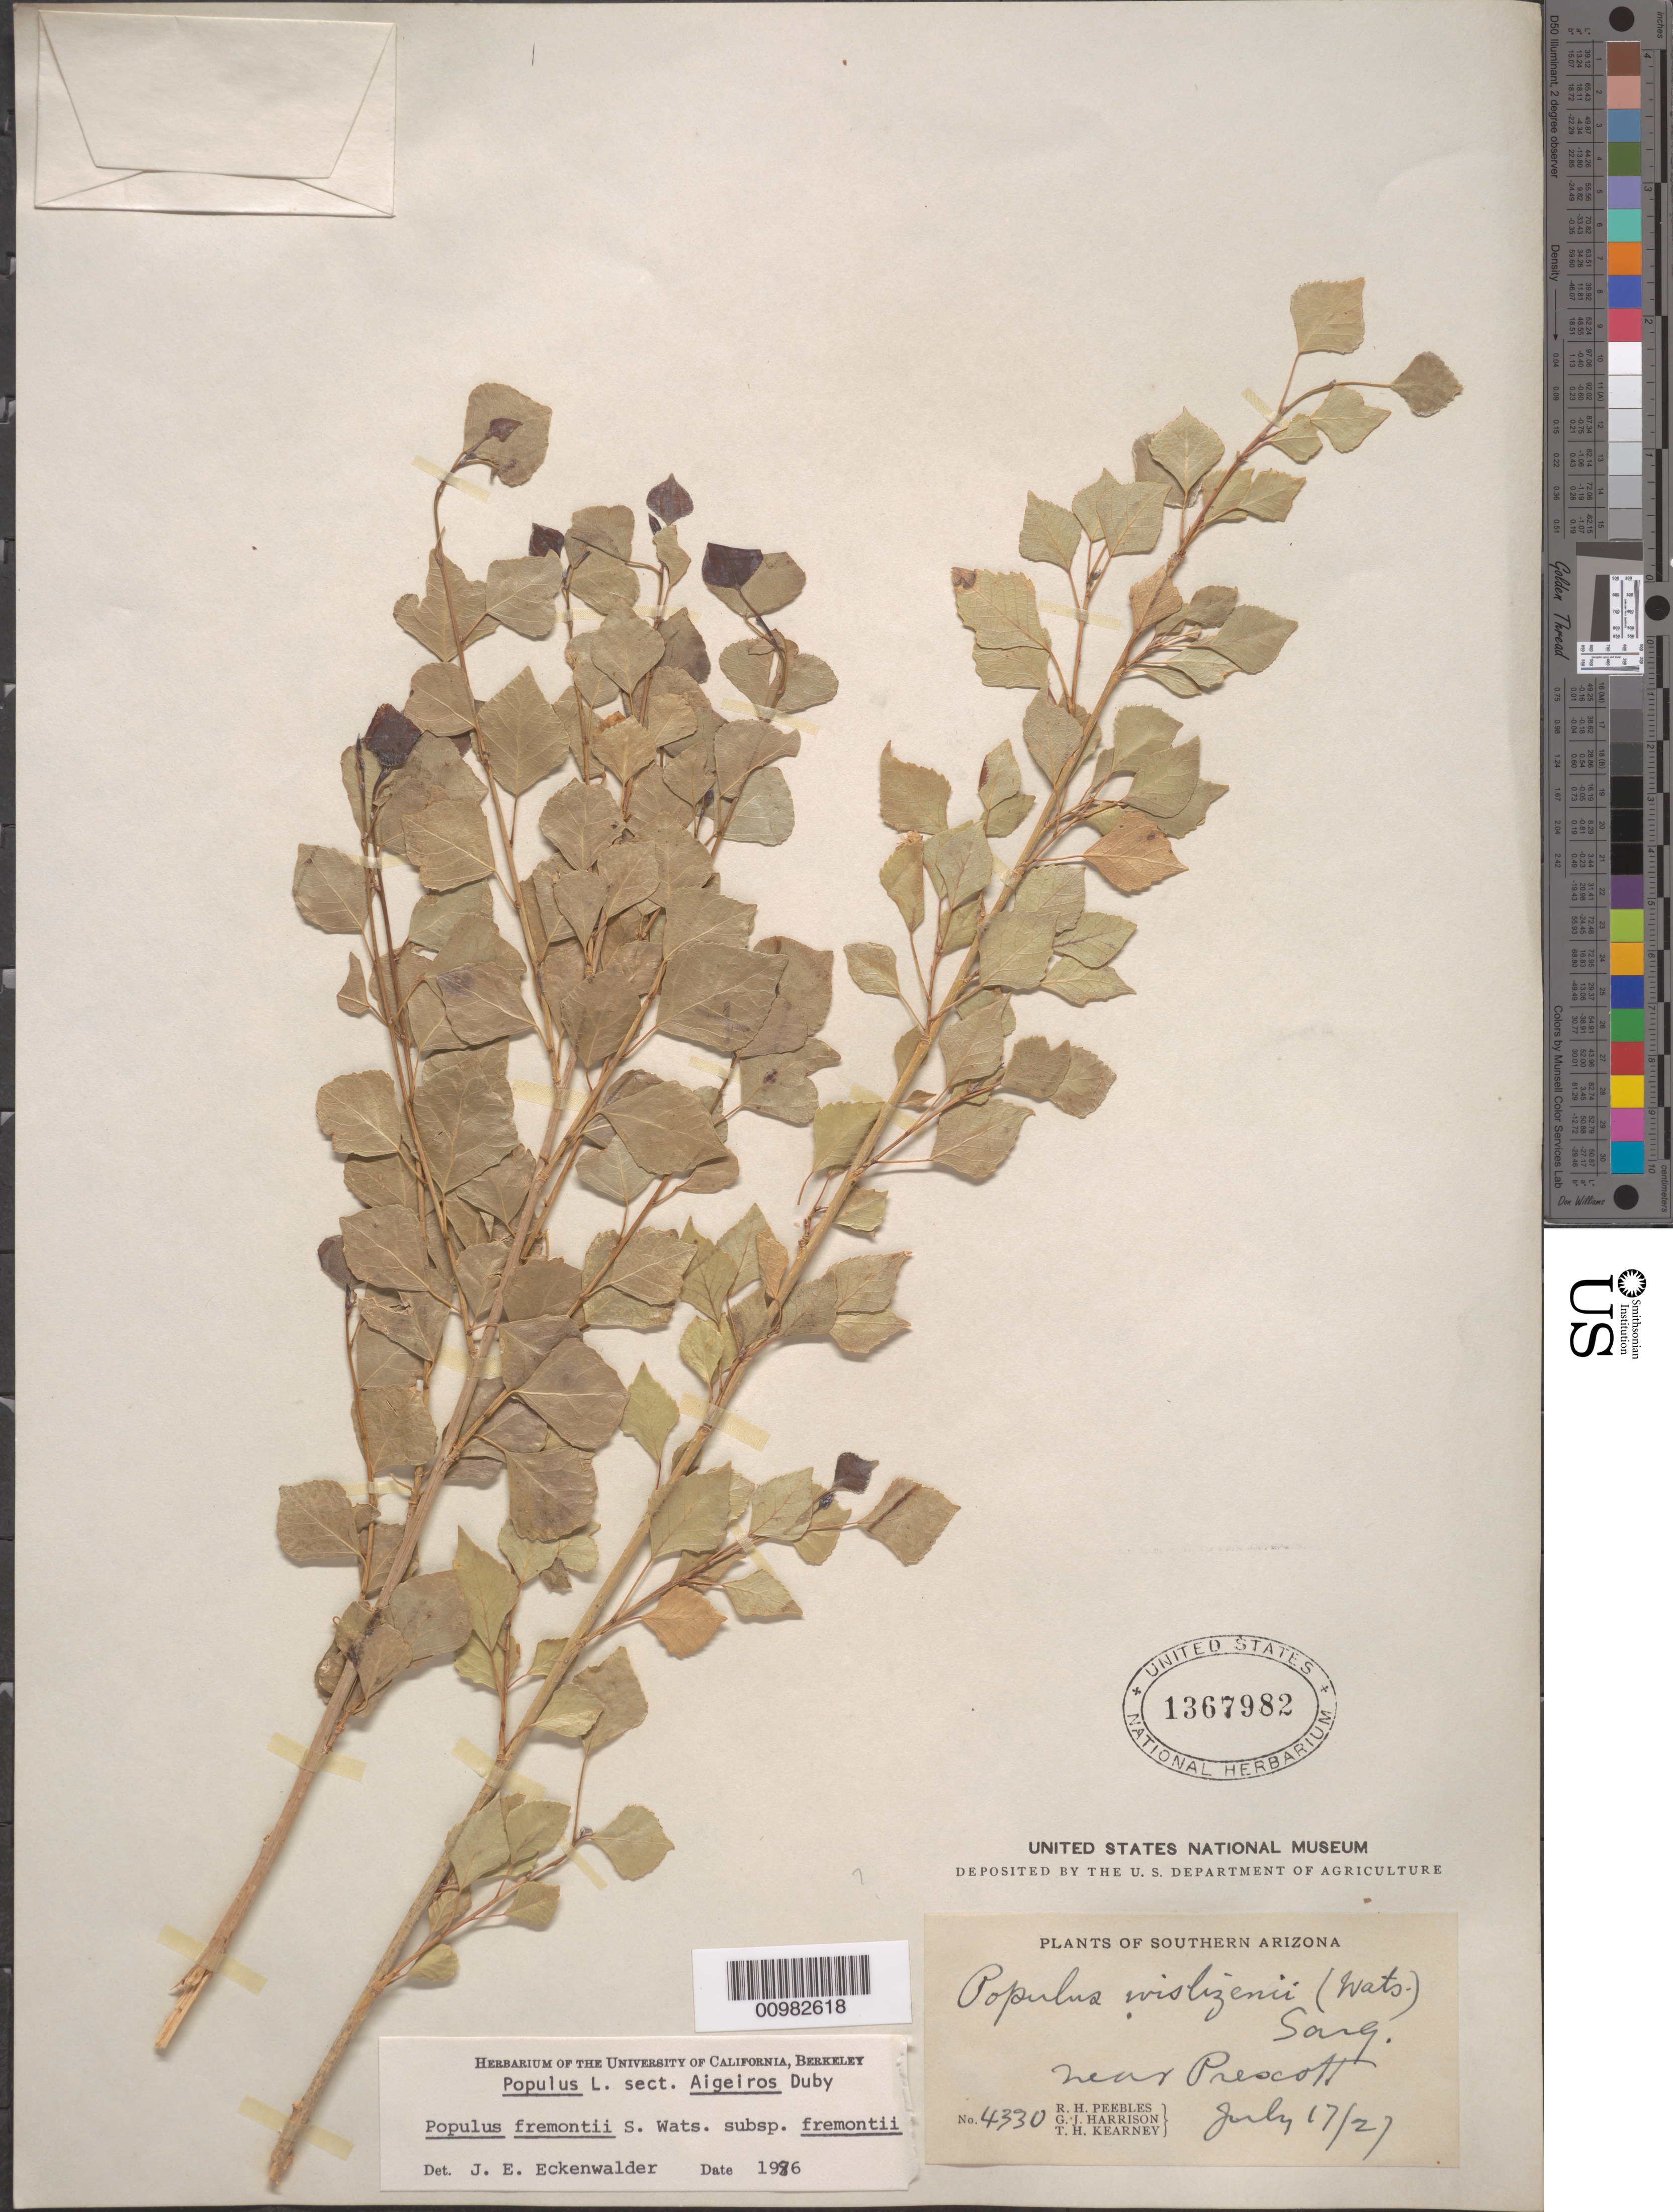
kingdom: Plantae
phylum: Tracheophyta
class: Magnoliopsida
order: Malpighiales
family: Salicaceae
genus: Populus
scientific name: Populus fremontii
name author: S. Watson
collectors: R. H. Peebles & G. J. Harrison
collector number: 4330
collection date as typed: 17 Jul 1927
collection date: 1927-07-17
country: United States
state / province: Arizona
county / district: Yavapai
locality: Near Prescott.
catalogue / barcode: US 1367982